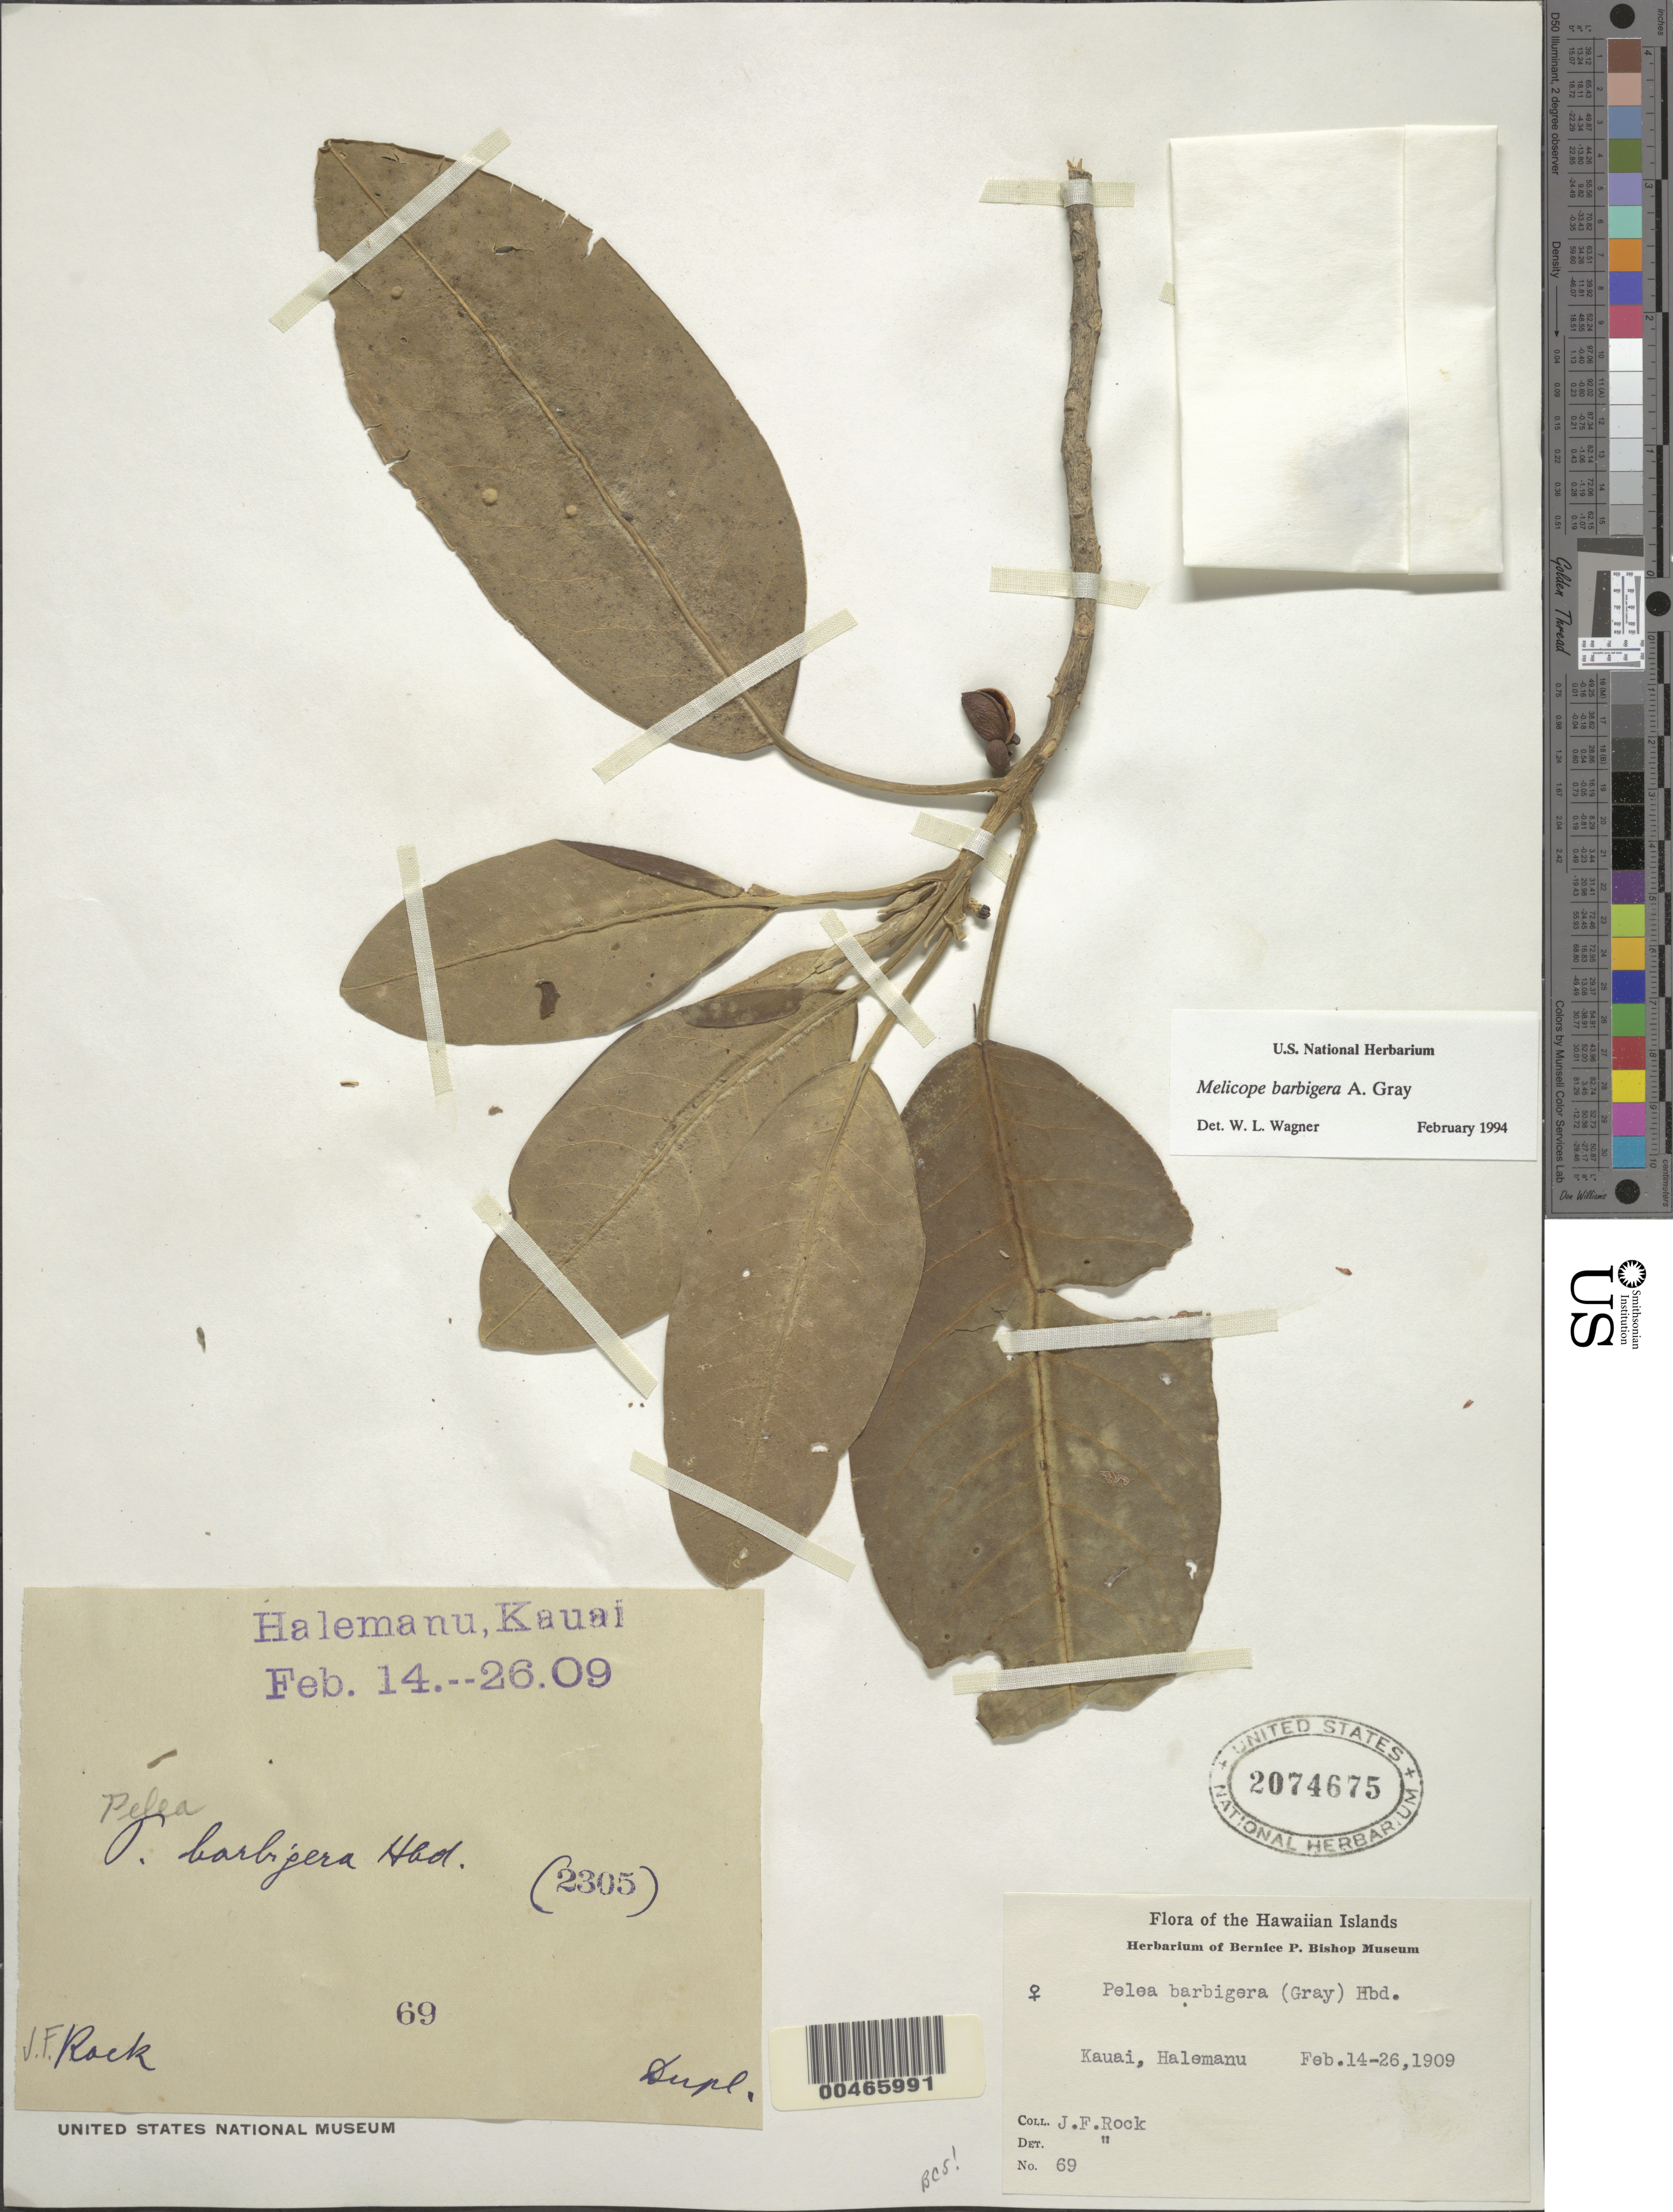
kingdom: Plantae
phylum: Tracheophyta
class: Magnoliopsida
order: Sapindales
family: Rutaceae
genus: Melicope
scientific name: Melicope barbigera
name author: A. Gray in Wilkes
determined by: Wagner, W. L., (BOT), Smithsonian Institution - National Museum of Natural History (UNITED STATES)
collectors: J. F. Rock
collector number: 69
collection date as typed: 14 Feb 1909 to 26 Feb 1909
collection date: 1909-02-14/1909-02-26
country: United States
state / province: Hawaii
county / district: Kauai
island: Kaua'i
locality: Halemanu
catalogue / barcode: US 2074675